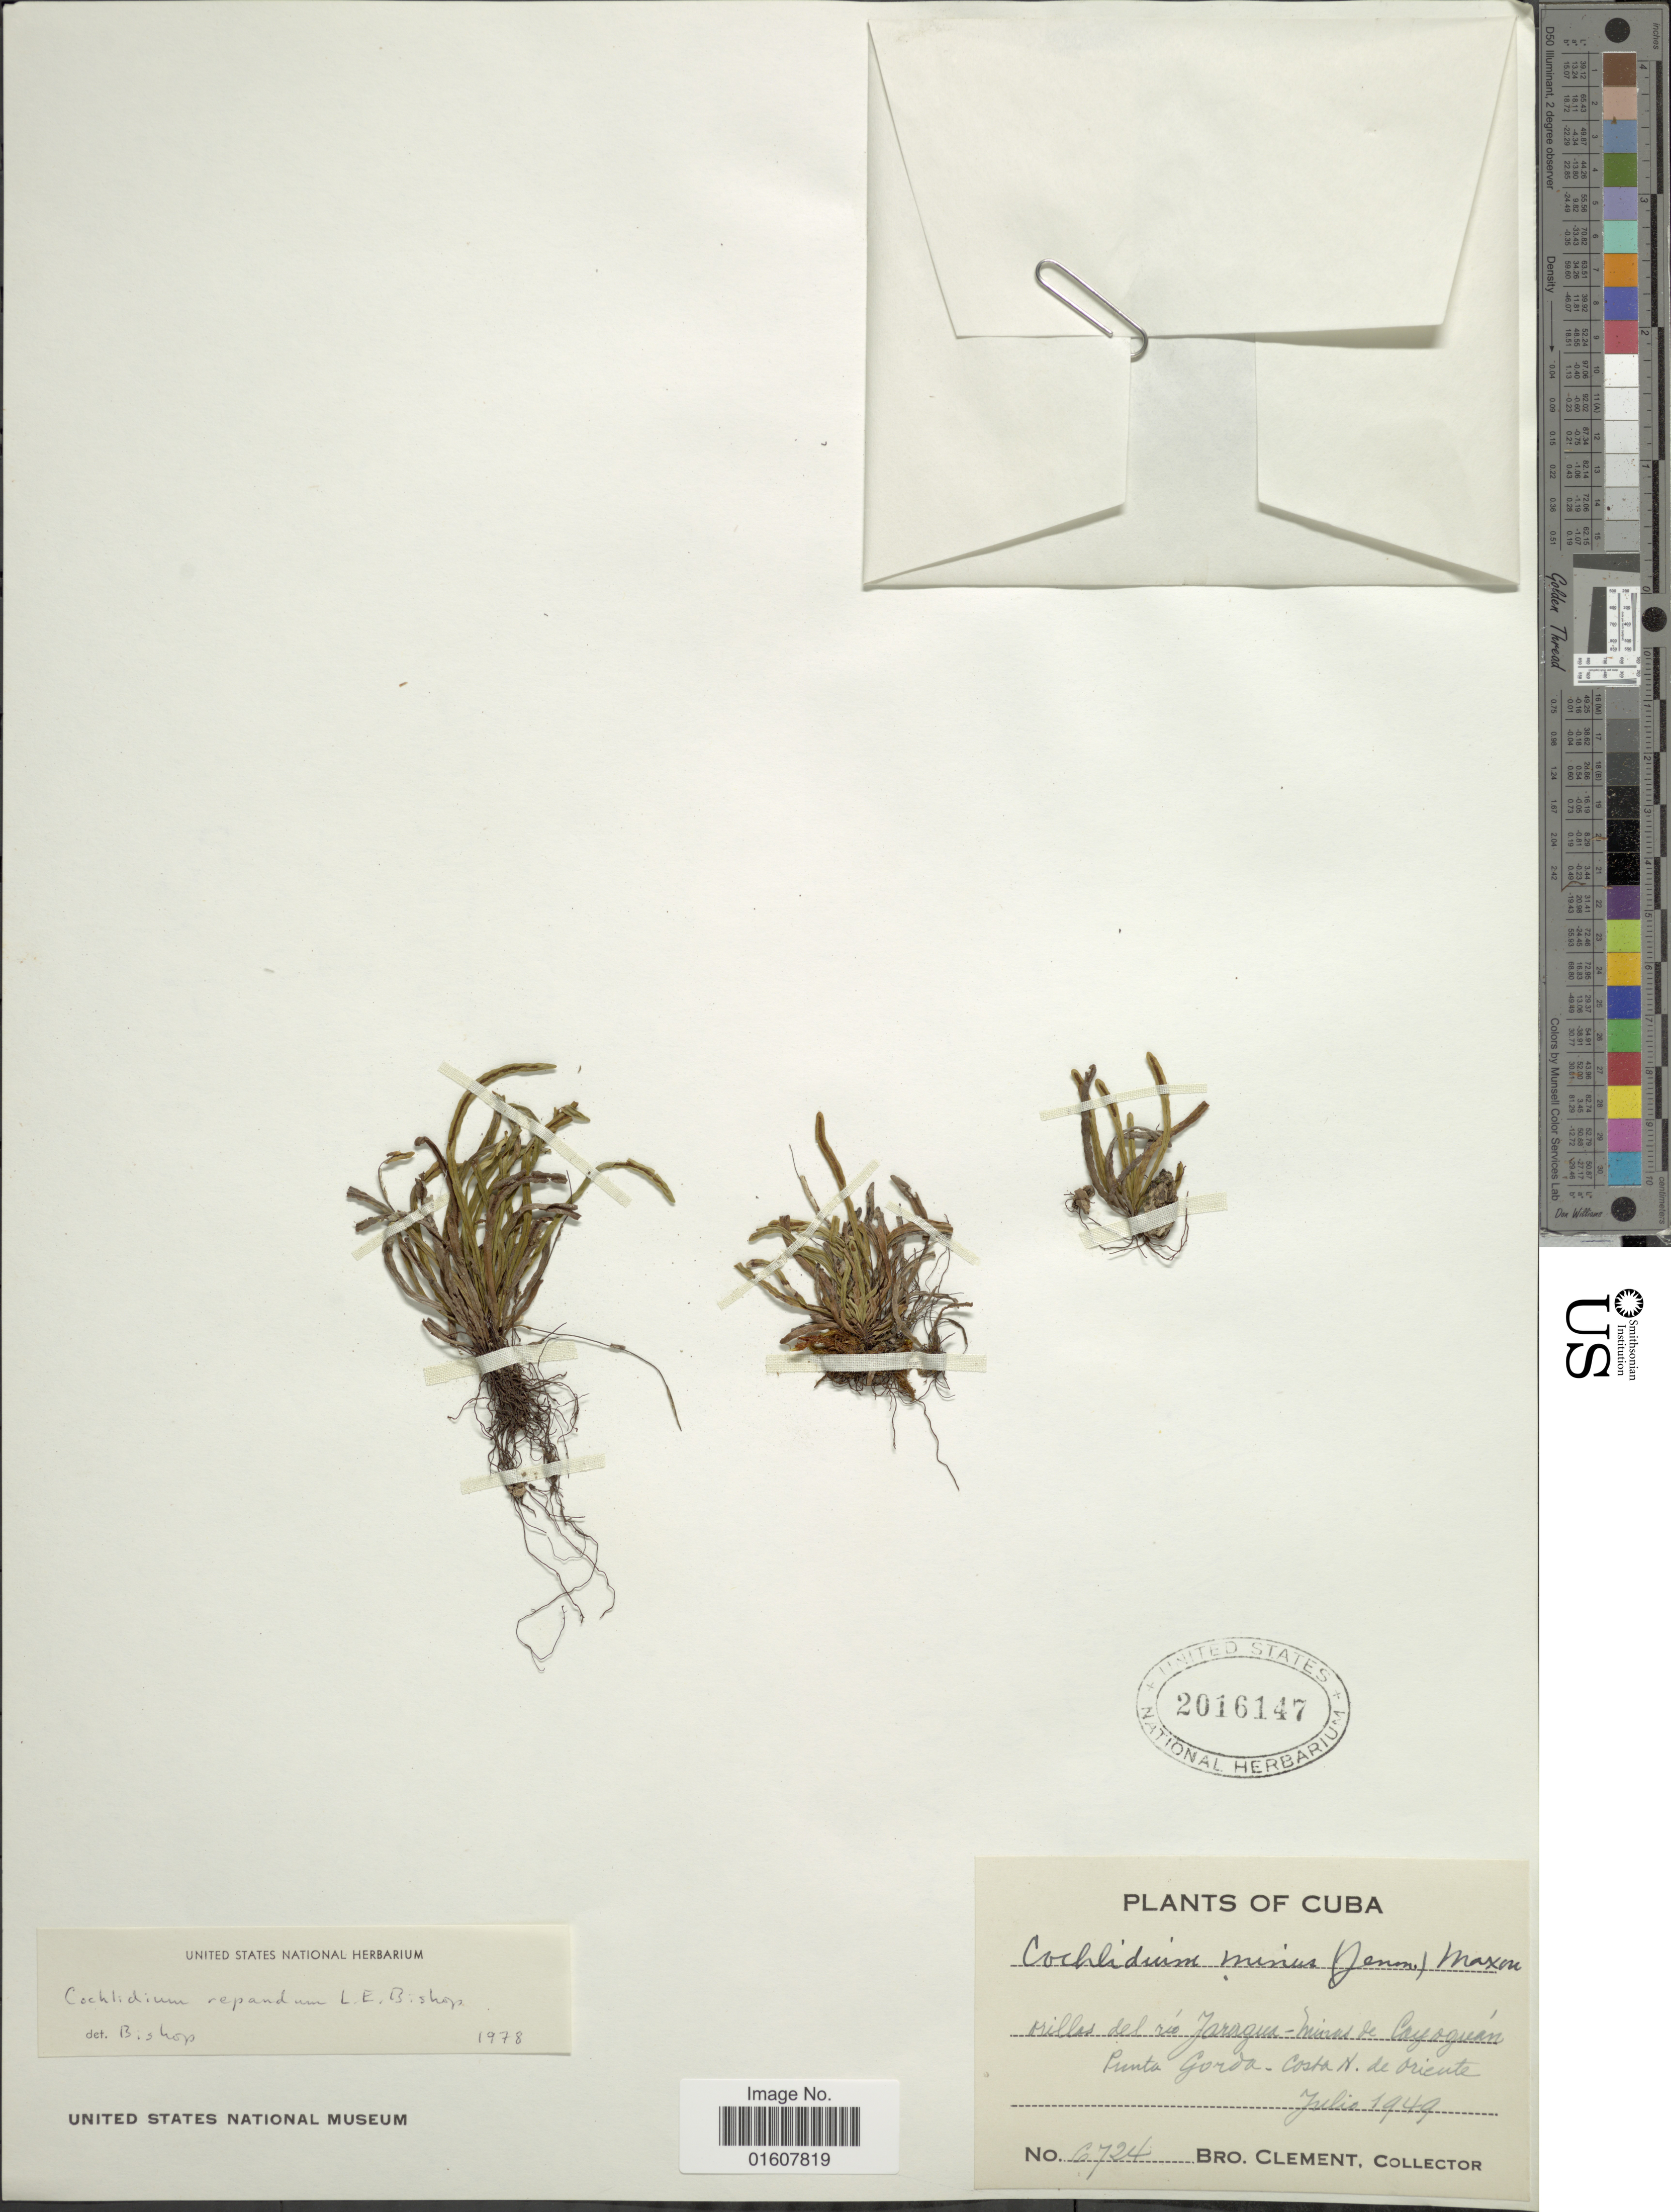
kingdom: Plantae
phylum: Tracheophyta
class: Polypodiopsida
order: Polypodiales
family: Polypodiaceae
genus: Cochlidium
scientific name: Cochlidium repandum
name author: L.E. Bishop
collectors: B. Clement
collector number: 6724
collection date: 1949-07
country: Cuba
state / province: Oriente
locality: Orillas del río Jaragua-Minas de Cayajana, Punta Gorda-Costa N. de Oriente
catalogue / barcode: US 2016147